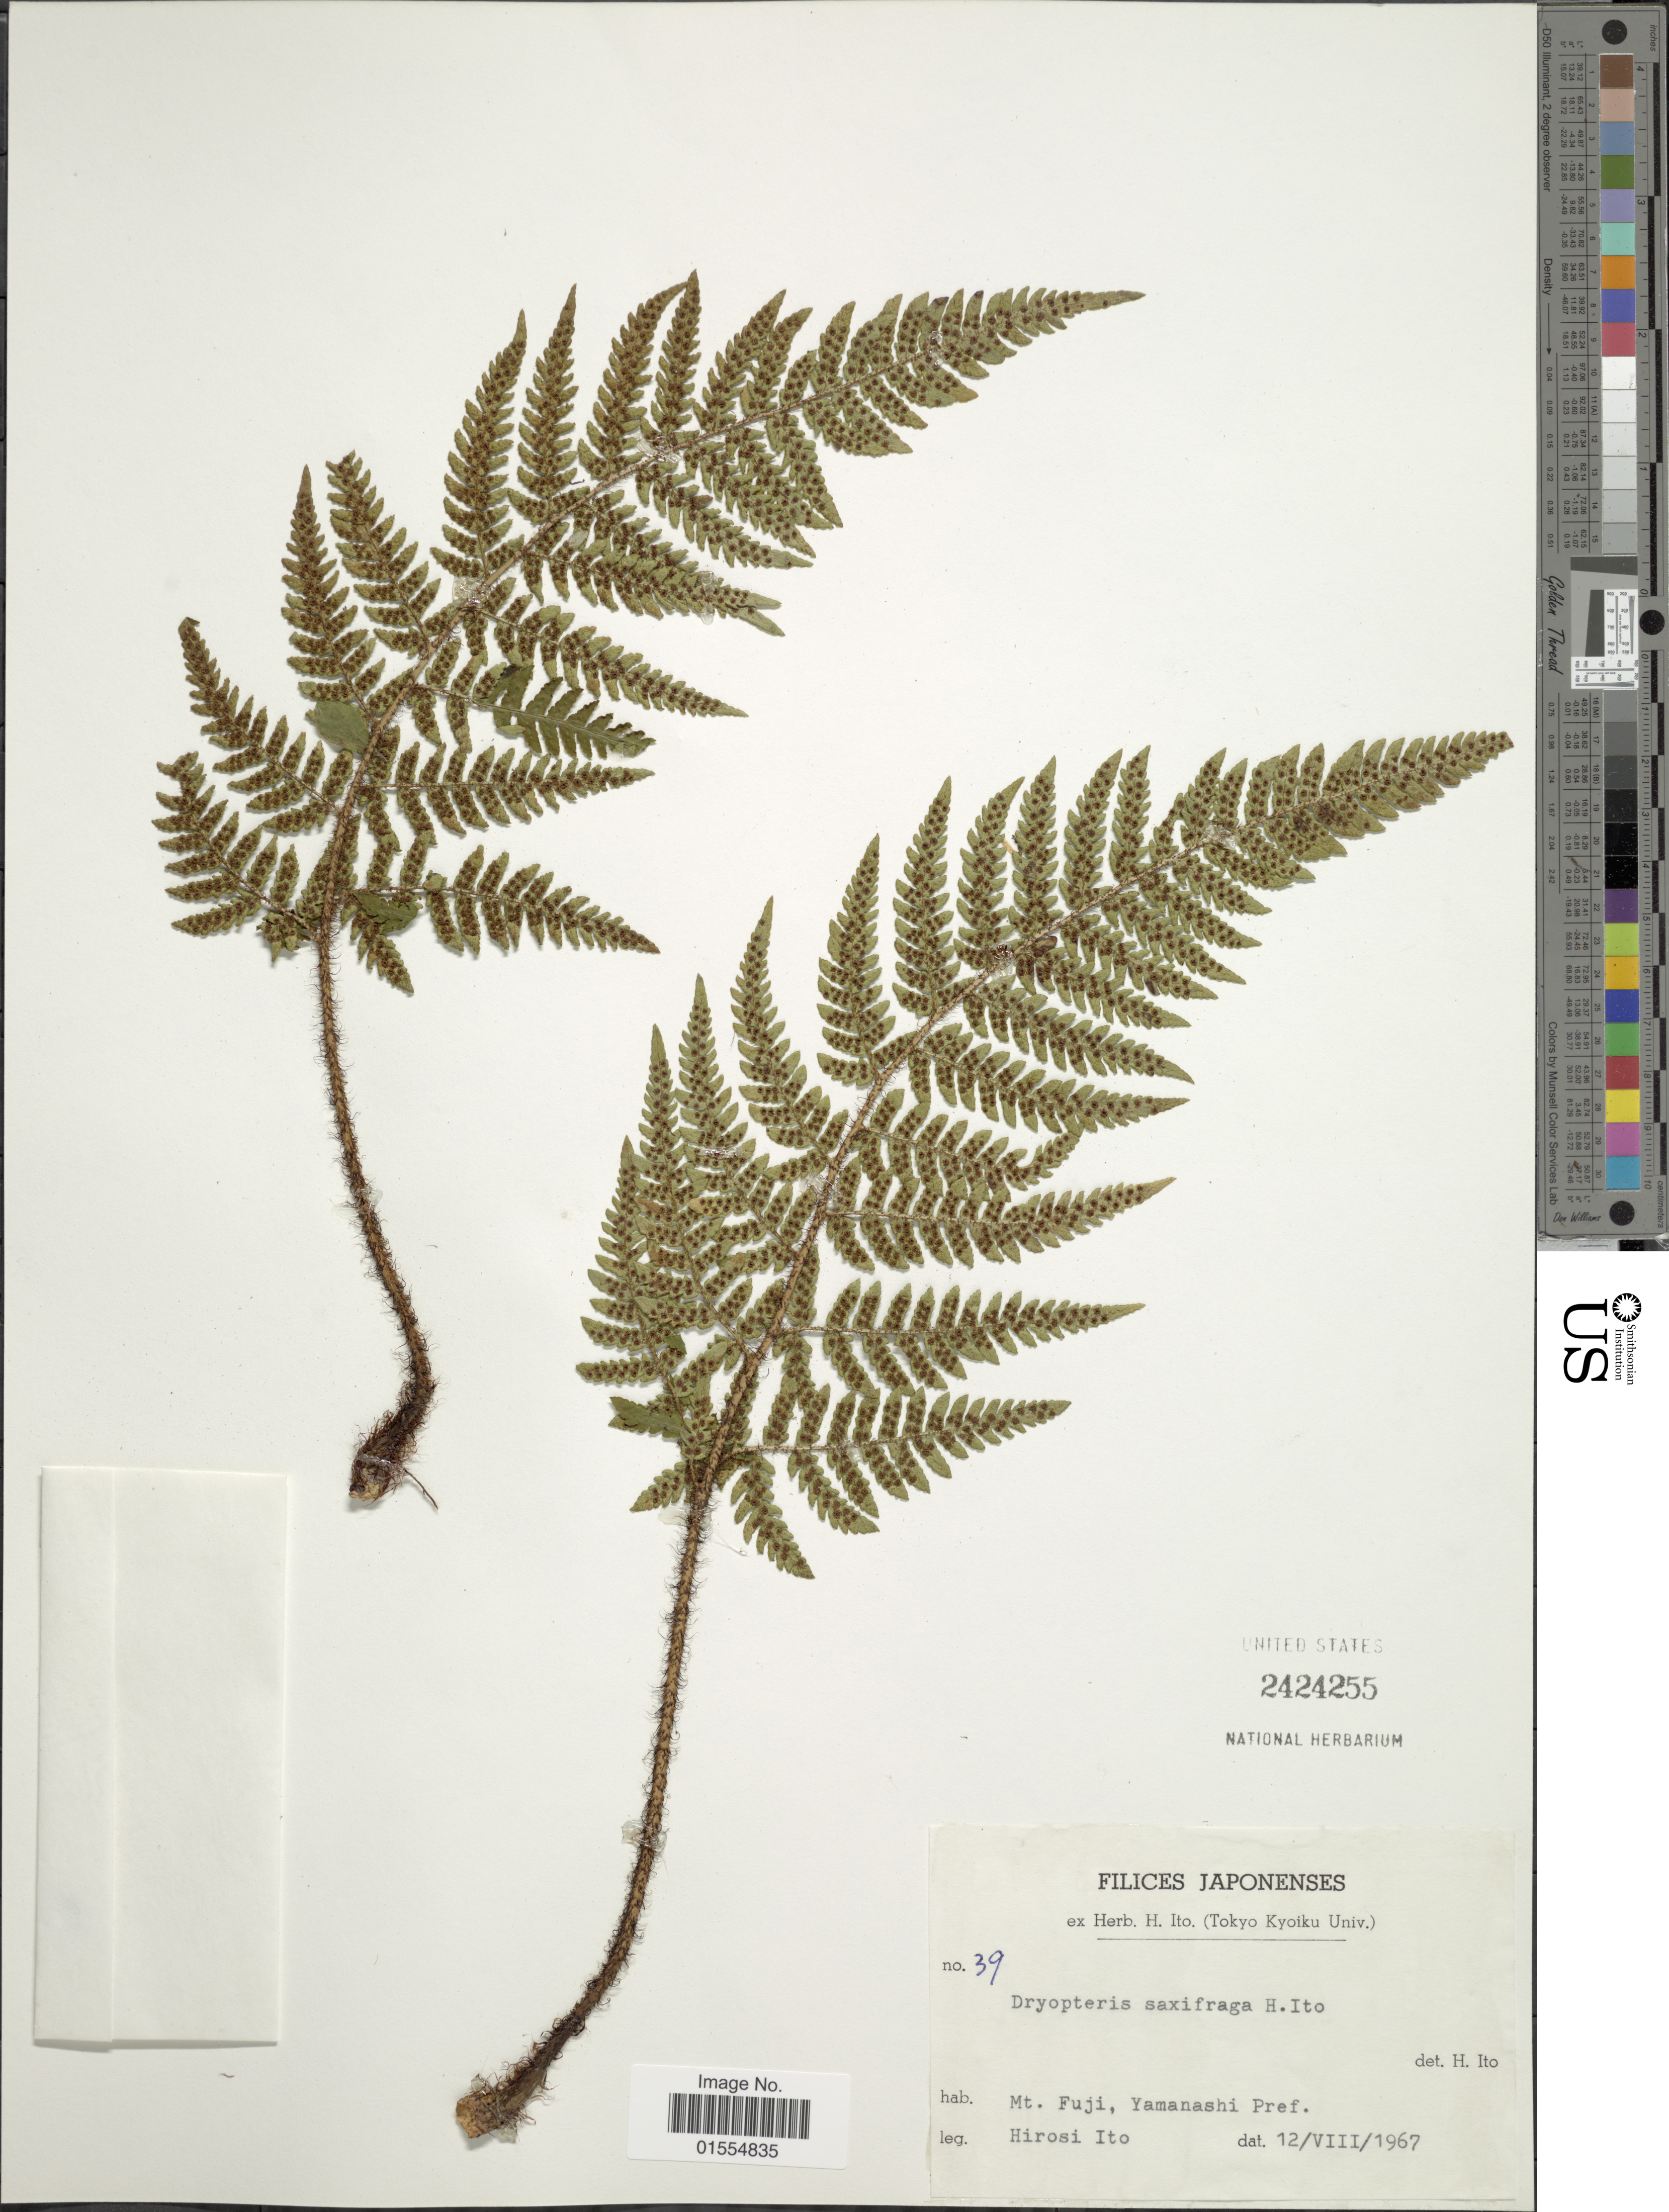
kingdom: Plantae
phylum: Tracheophyta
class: Polypodiopsida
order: Polypodiales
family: Dryopteridaceae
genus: Dryopteris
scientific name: Dryopteris saxifraga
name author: H. Itô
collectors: H. Itô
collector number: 39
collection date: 1967-08-12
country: Japan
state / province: Yamanasi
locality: Japonenses, Mt. Fuji, Yamanashi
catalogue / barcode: US 2424255